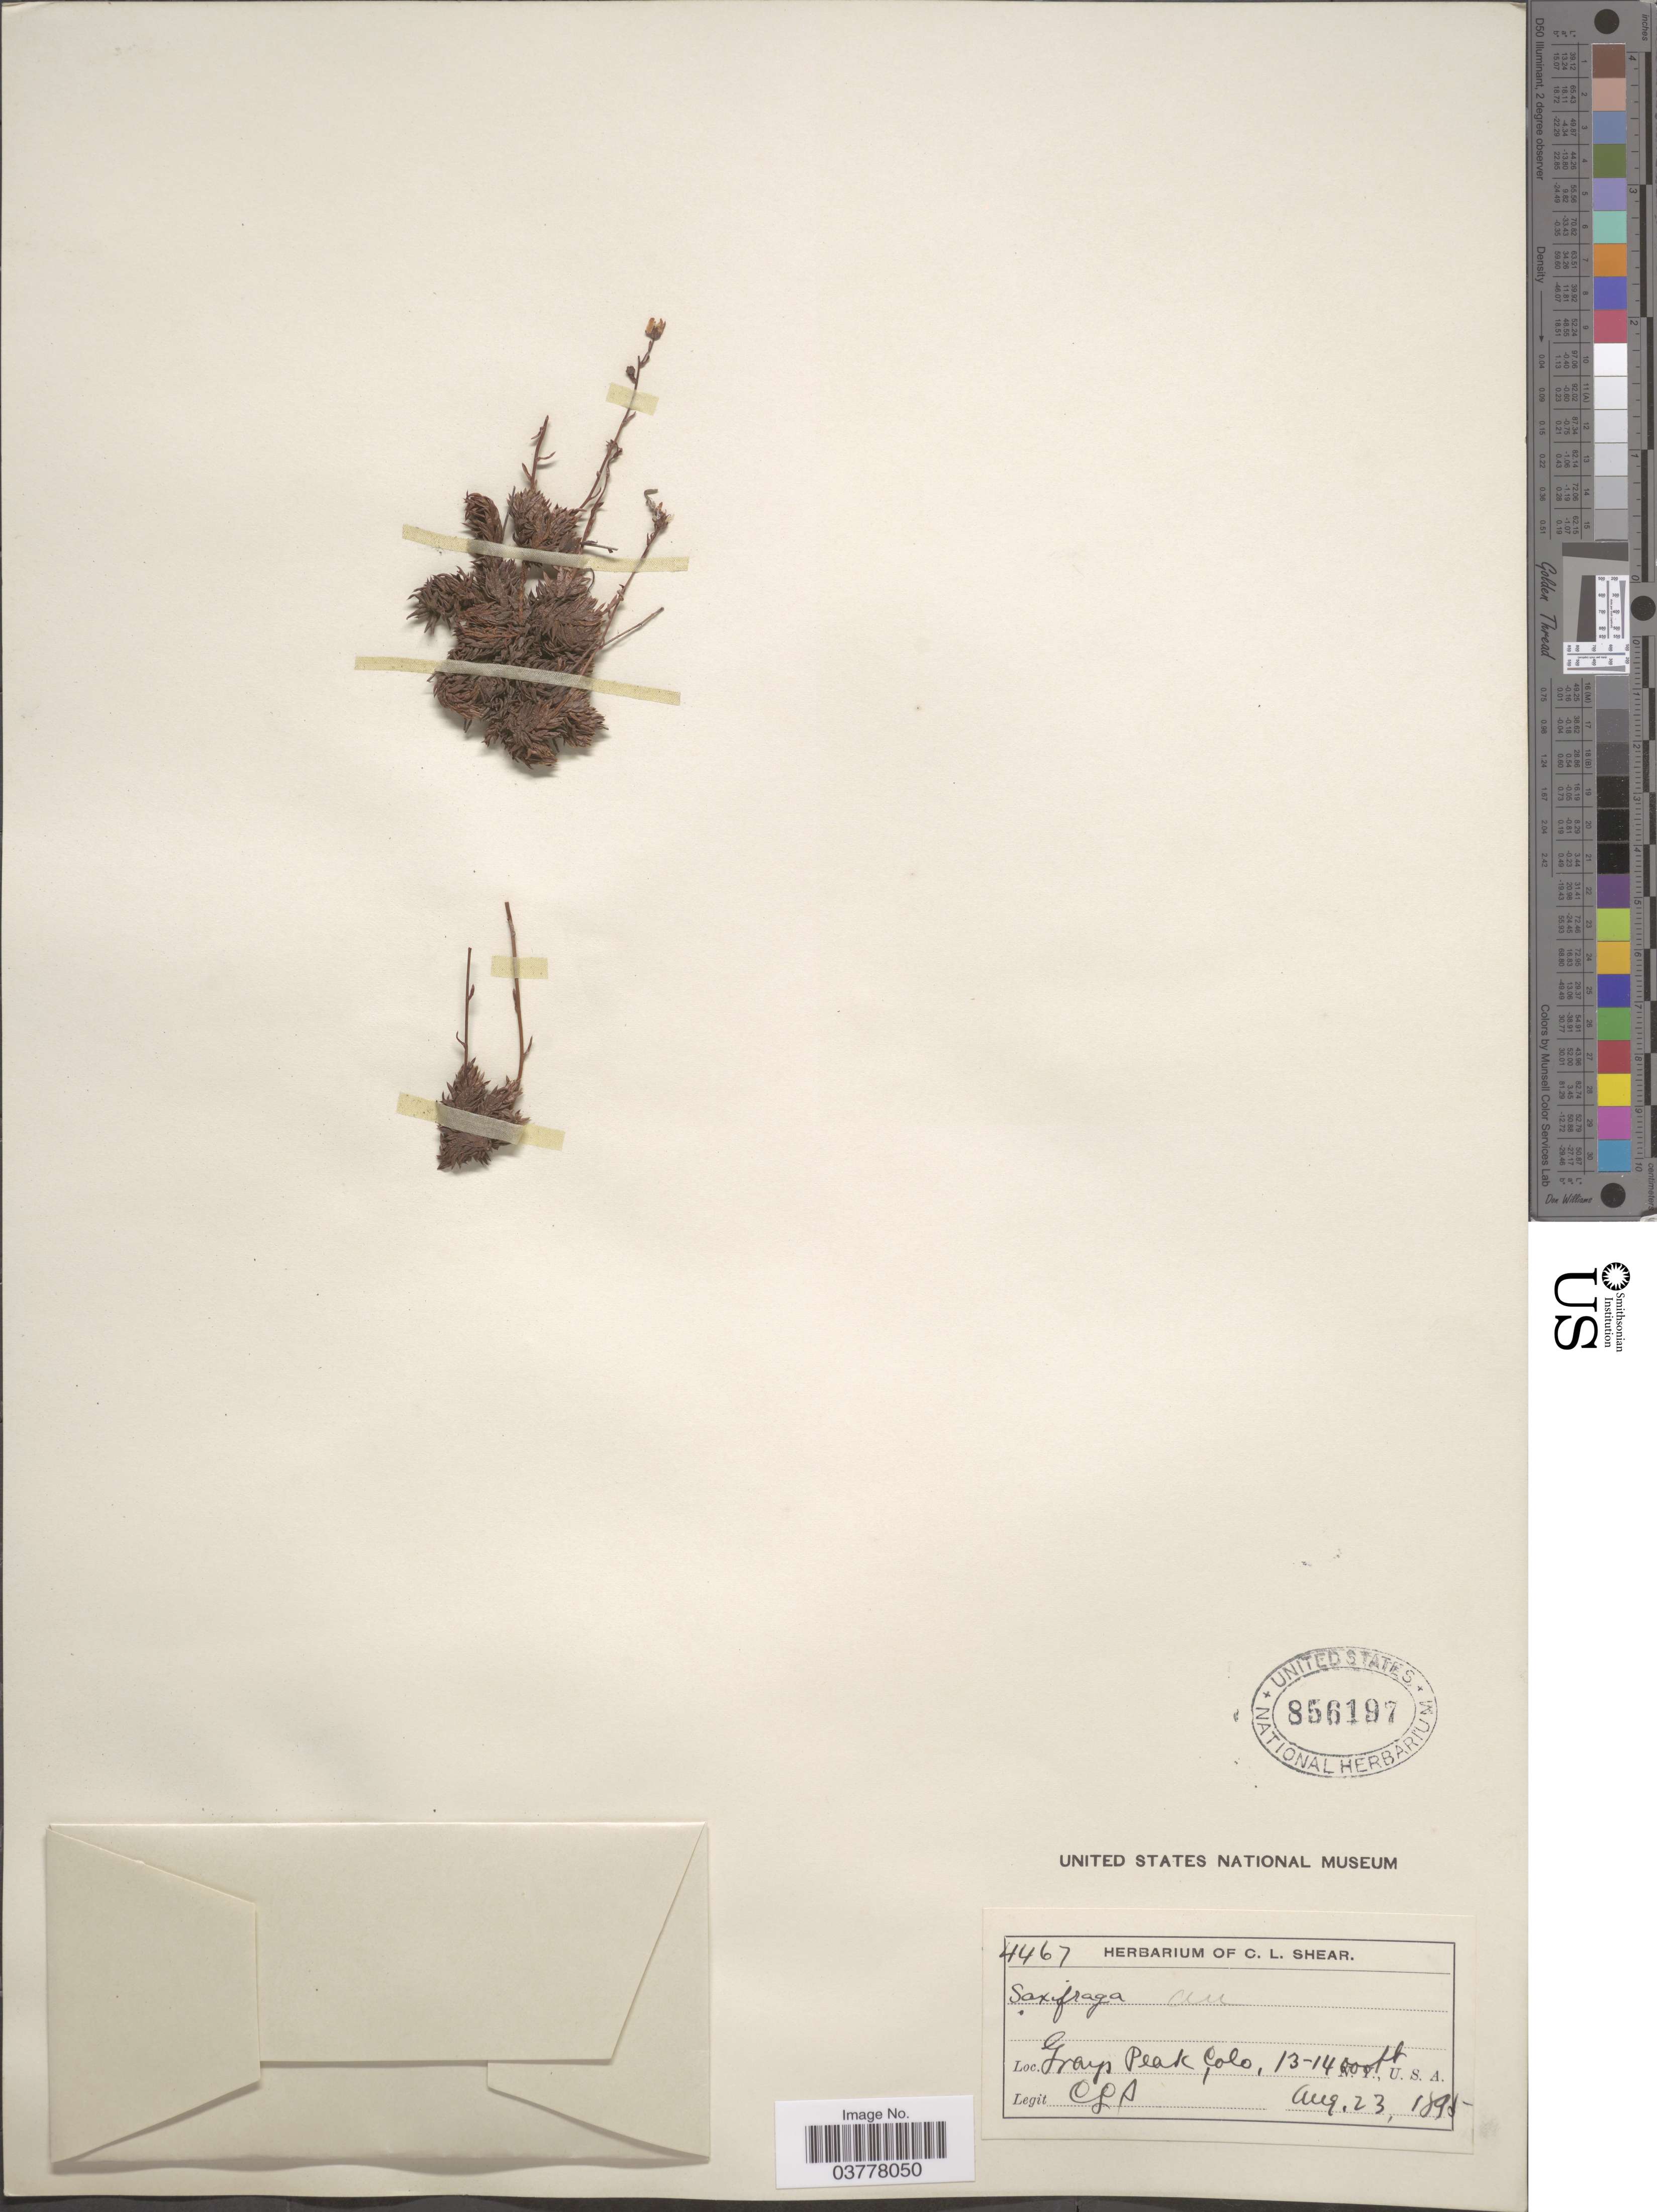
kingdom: Plantae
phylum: Tracheophyta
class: Magnoliopsida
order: Saxifragales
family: Saxifragaceae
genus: Saxifraga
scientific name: Saxifraga bronchialis subsp. austromontana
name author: (Wiegand) Piper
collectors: C. L. Shear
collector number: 4467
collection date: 1895-08-23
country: United States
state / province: Colorado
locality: Grays Peak.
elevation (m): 3962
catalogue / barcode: US 856197